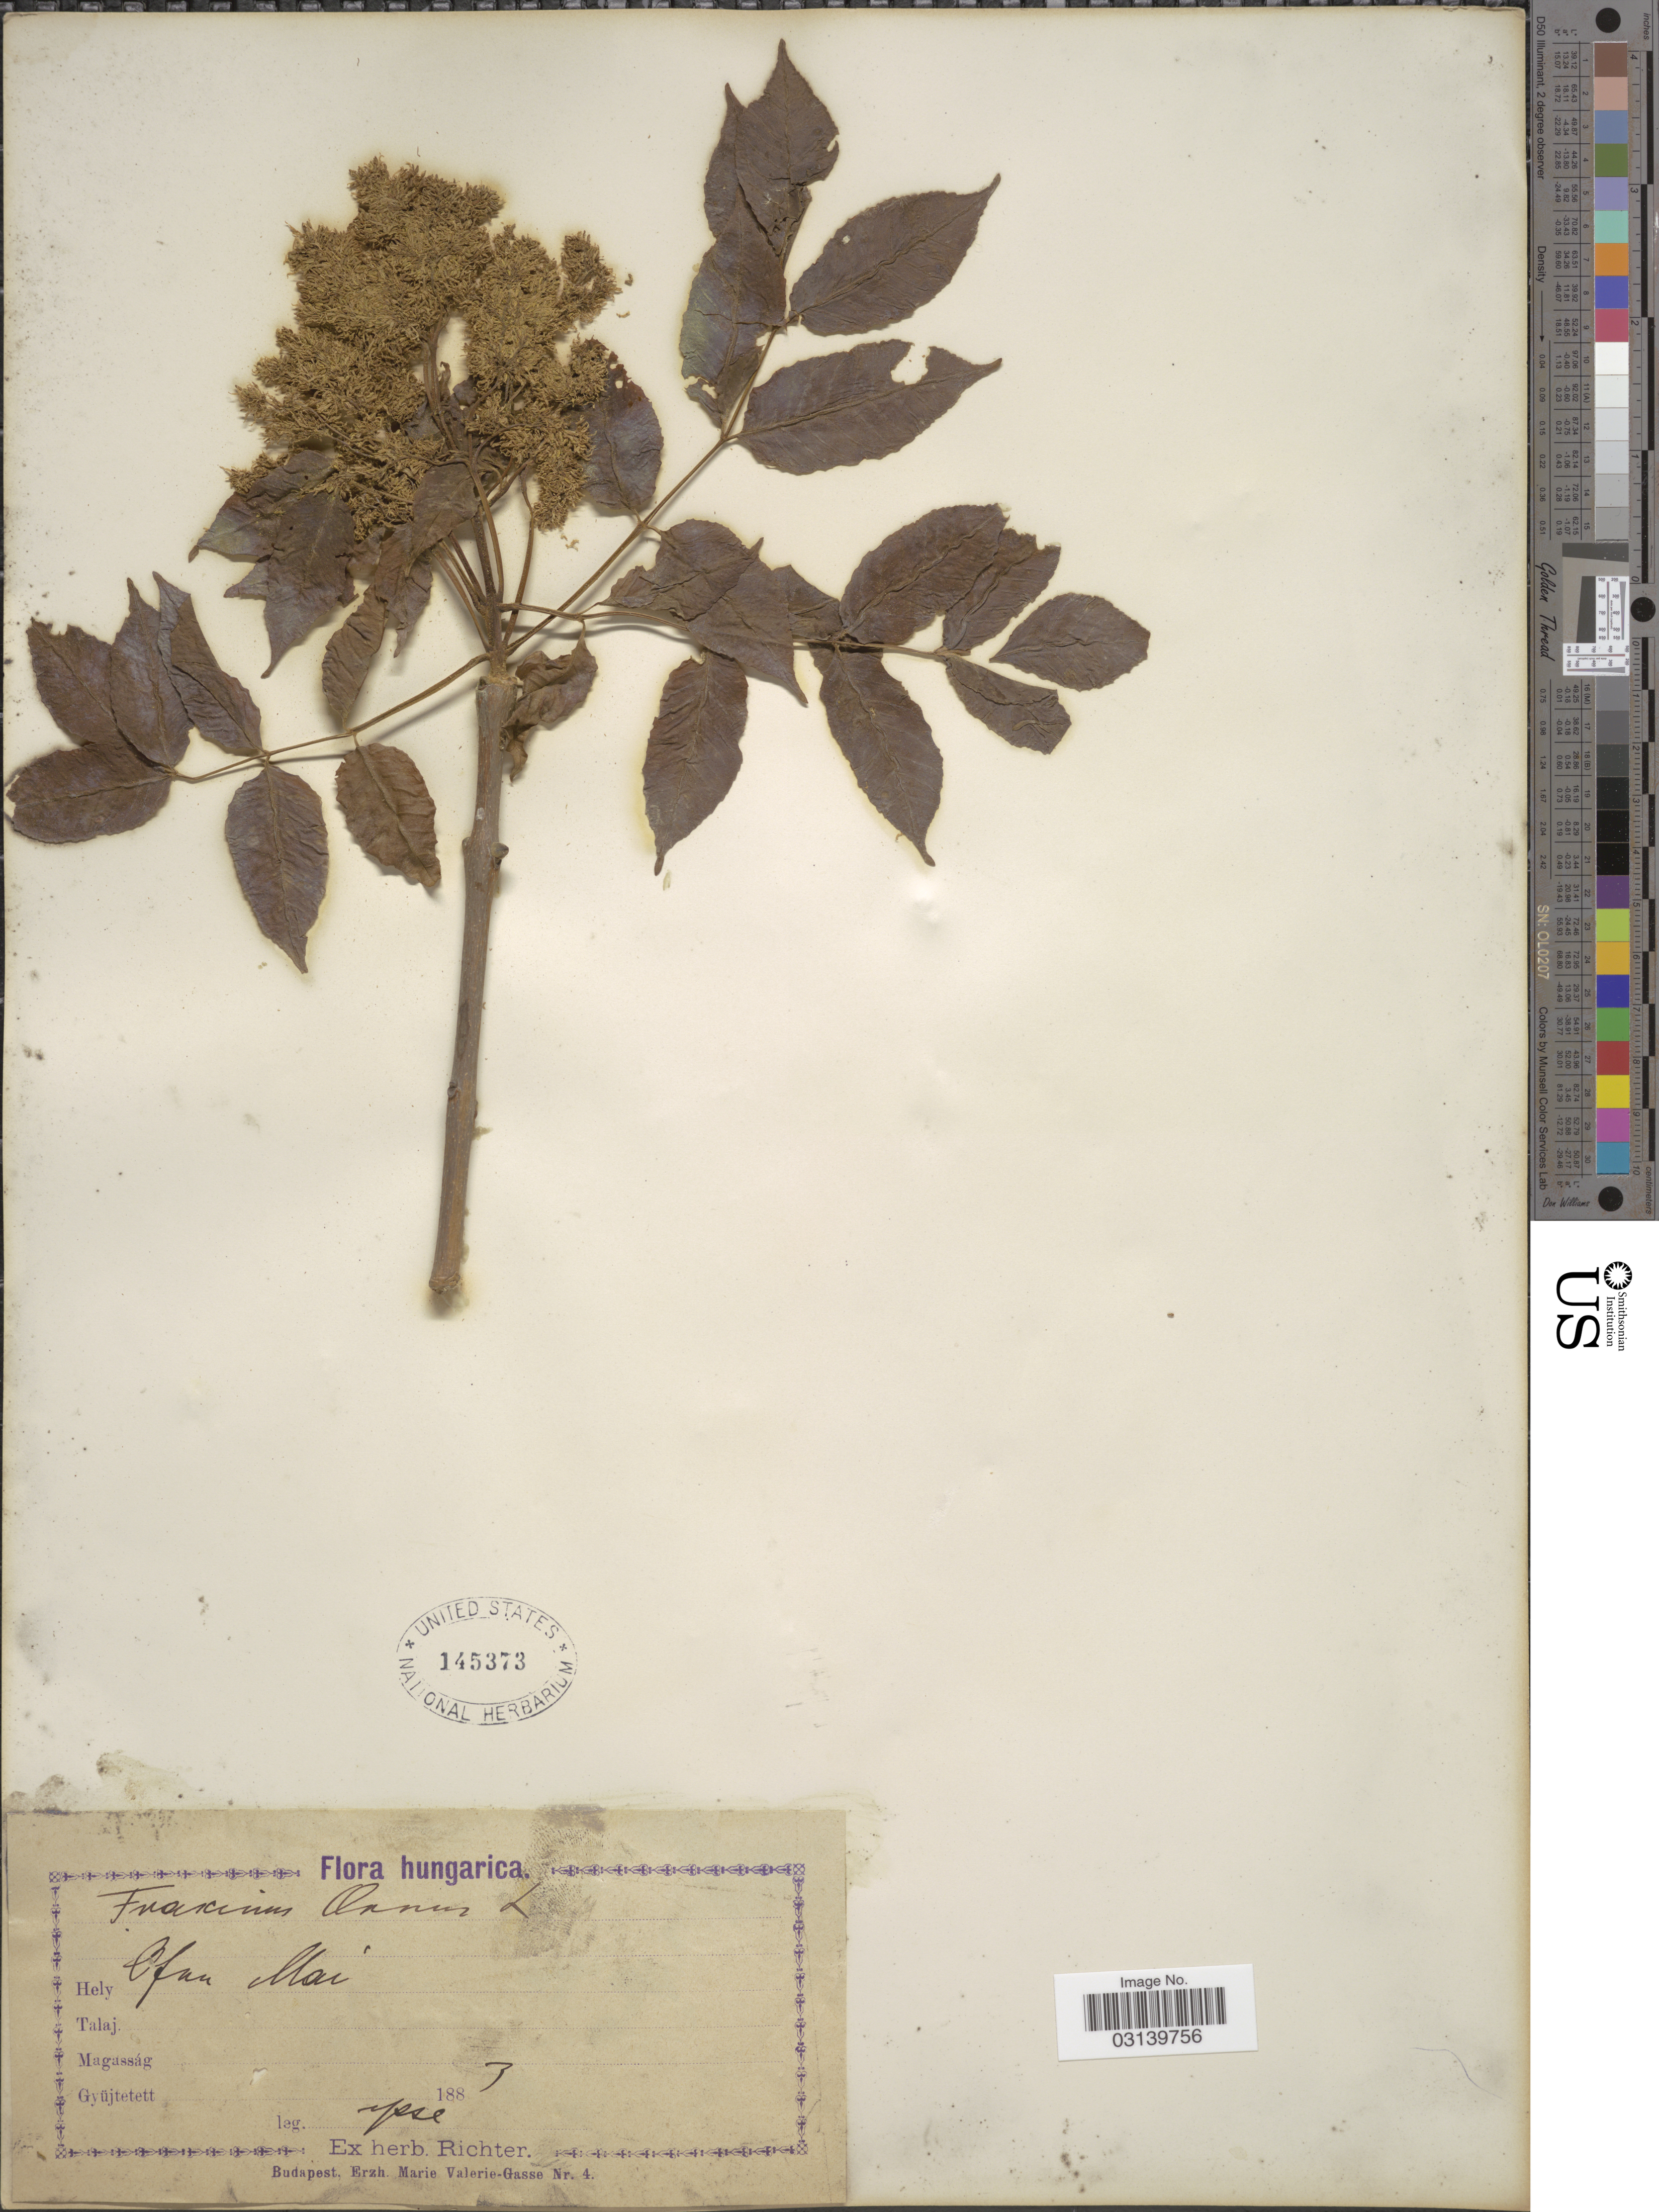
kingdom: Plantae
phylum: Tracheophyta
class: Magnoliopsida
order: Lamiales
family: Oleaceae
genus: Fraxinus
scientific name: Fraxinus ornus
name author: L.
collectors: -- Richter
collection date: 1883-05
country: Hungary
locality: Ofen.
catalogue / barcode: US 145373